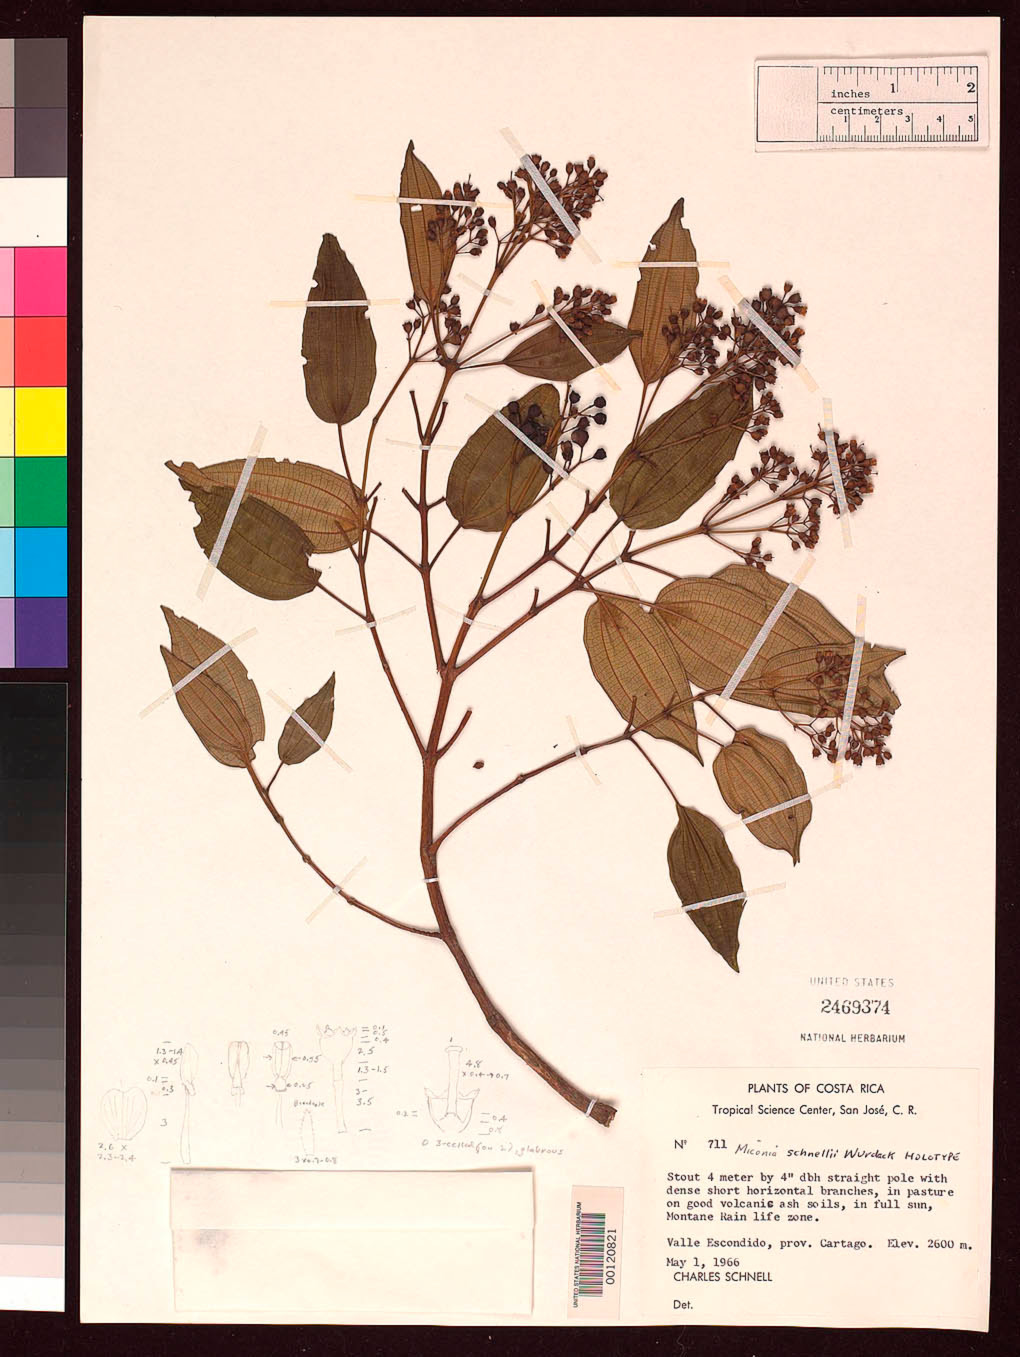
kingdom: Plantae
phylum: Tracheophyta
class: Magnoliopsida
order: Myrtales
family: Melastomataceae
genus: Miconia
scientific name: Miconia schnellii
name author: Wurdack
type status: Holotype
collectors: C. Schnell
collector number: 711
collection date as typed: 01 May 1966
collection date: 1966-05-01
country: Costa Rica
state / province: Cartago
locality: Valle Escondido.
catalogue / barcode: US 2469374